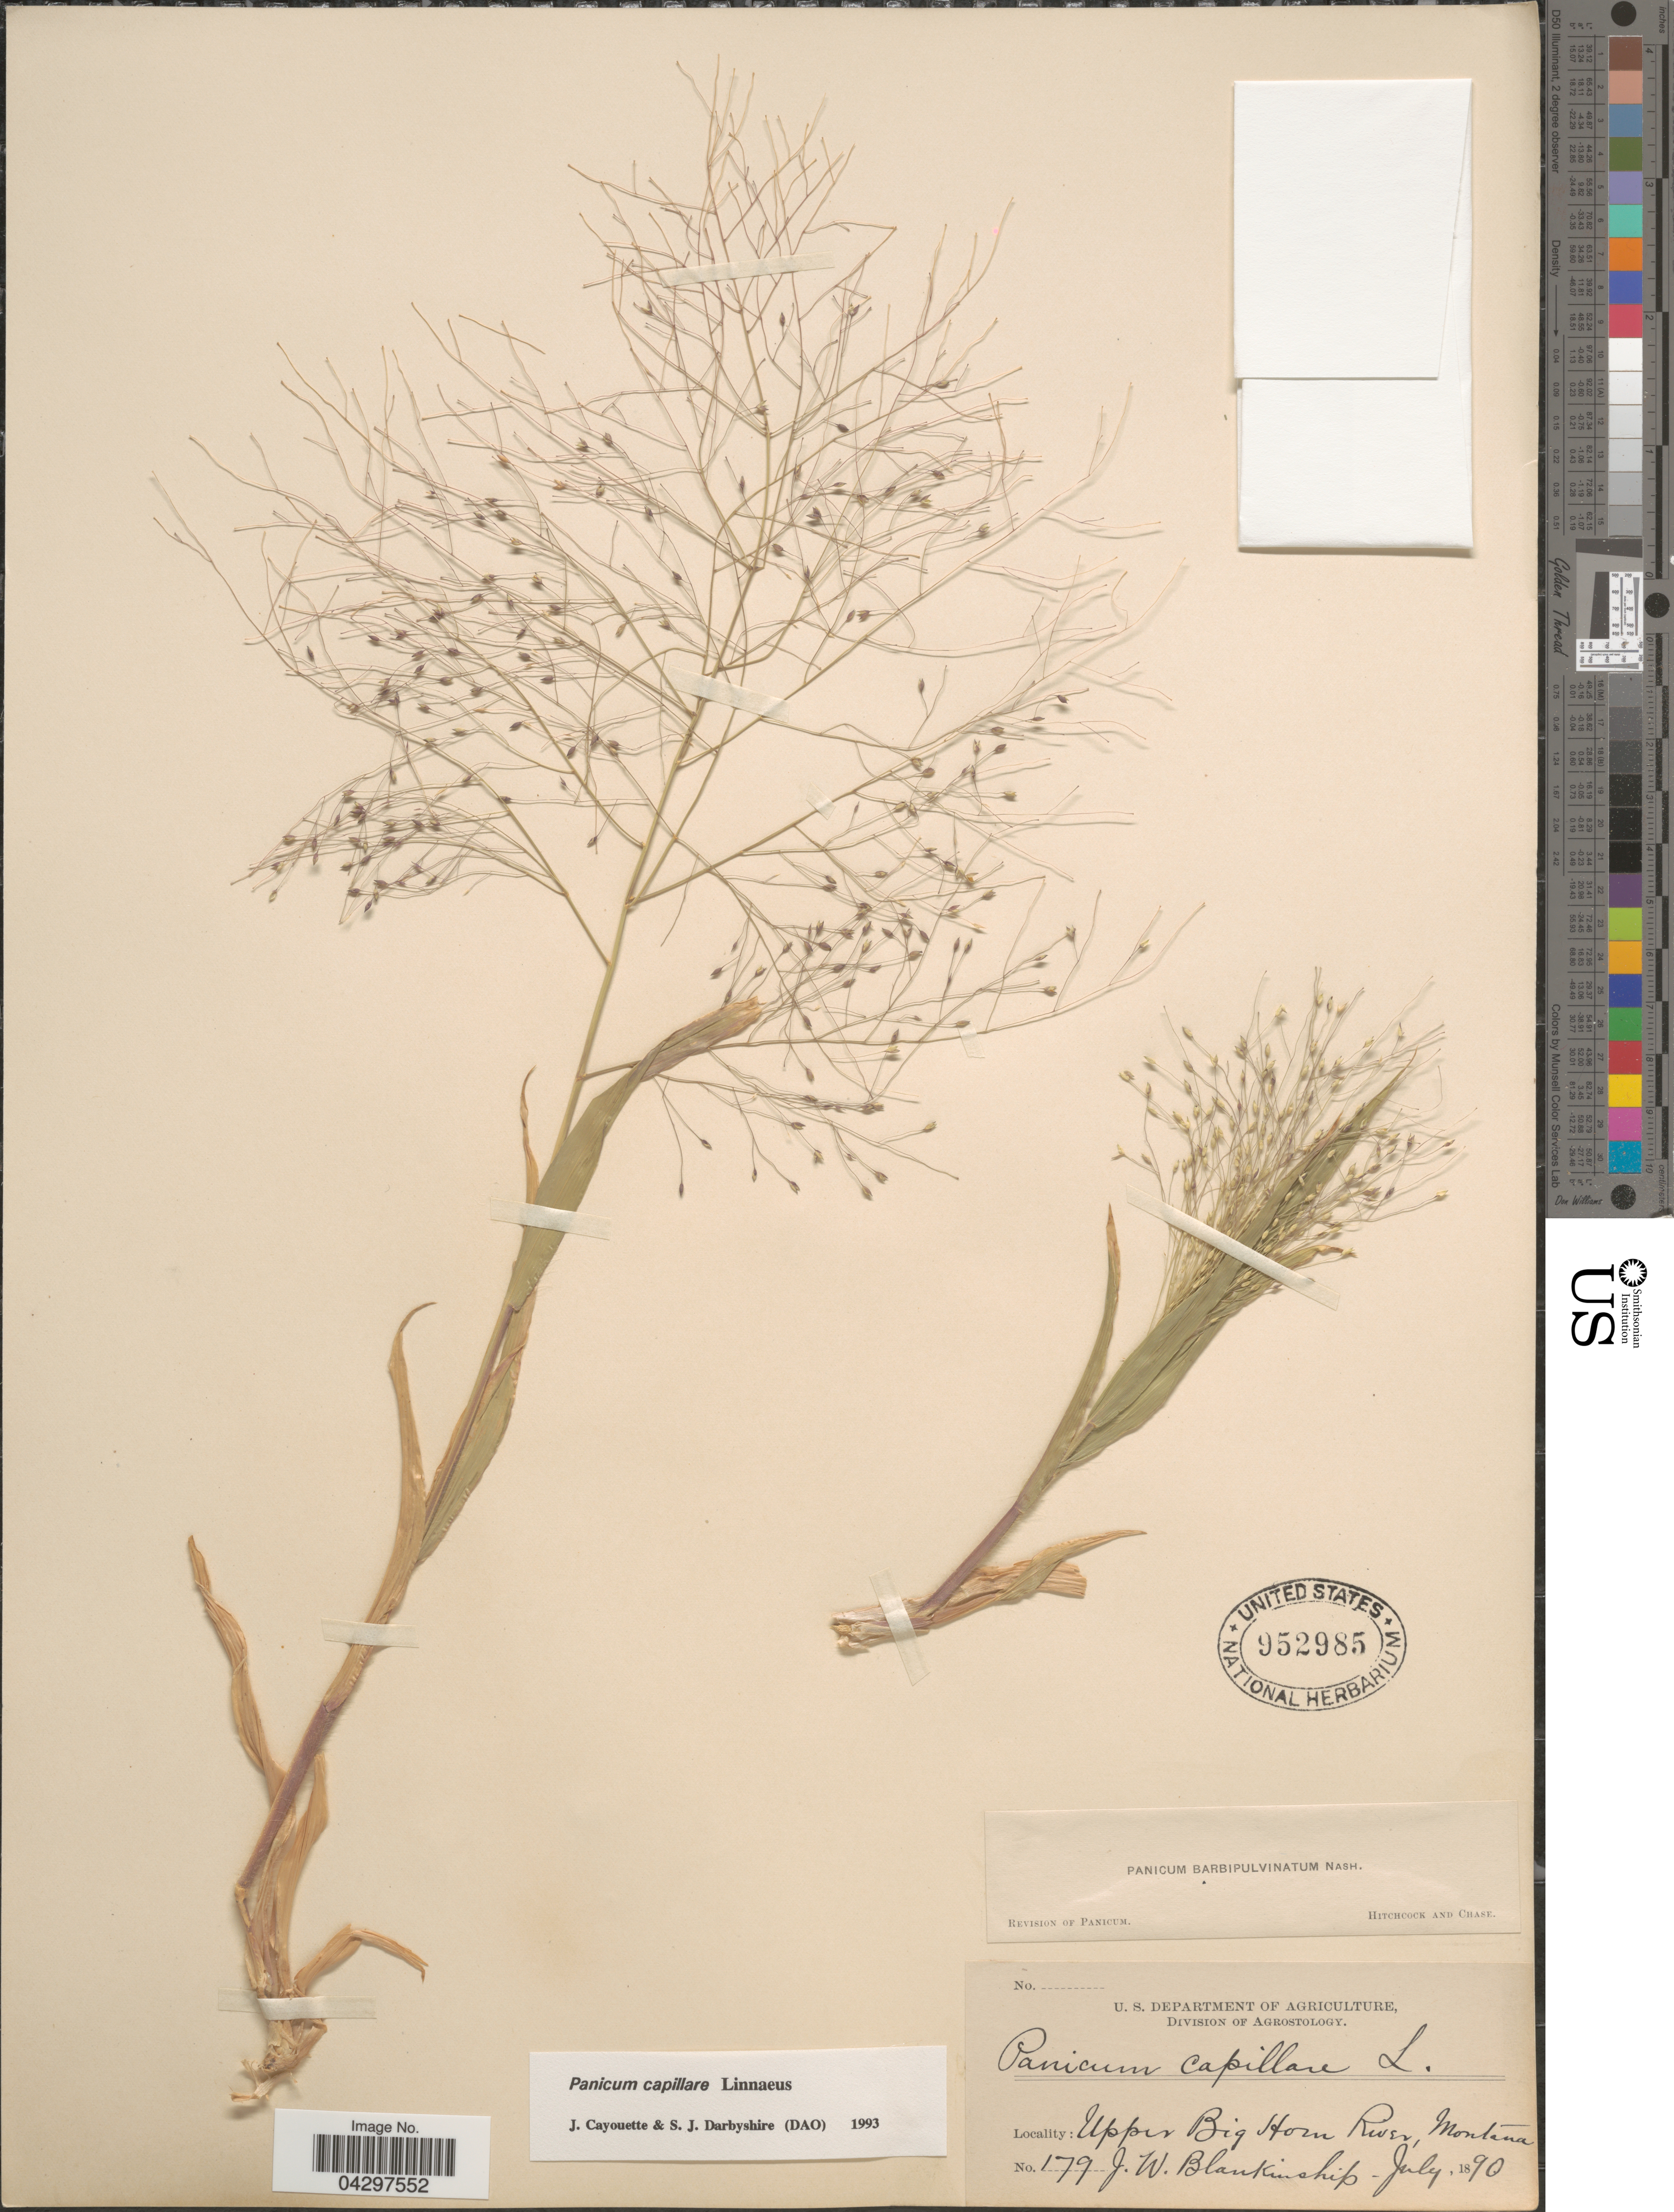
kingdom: Plantae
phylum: Tracheophyta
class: Liliopsida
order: Poales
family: Poaceae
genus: Panicum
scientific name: Panicum capillare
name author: L.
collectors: J. W. Blankinship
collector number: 179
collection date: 1890-07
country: United States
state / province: Montana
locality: Upper Big Horn River.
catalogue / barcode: US 952985